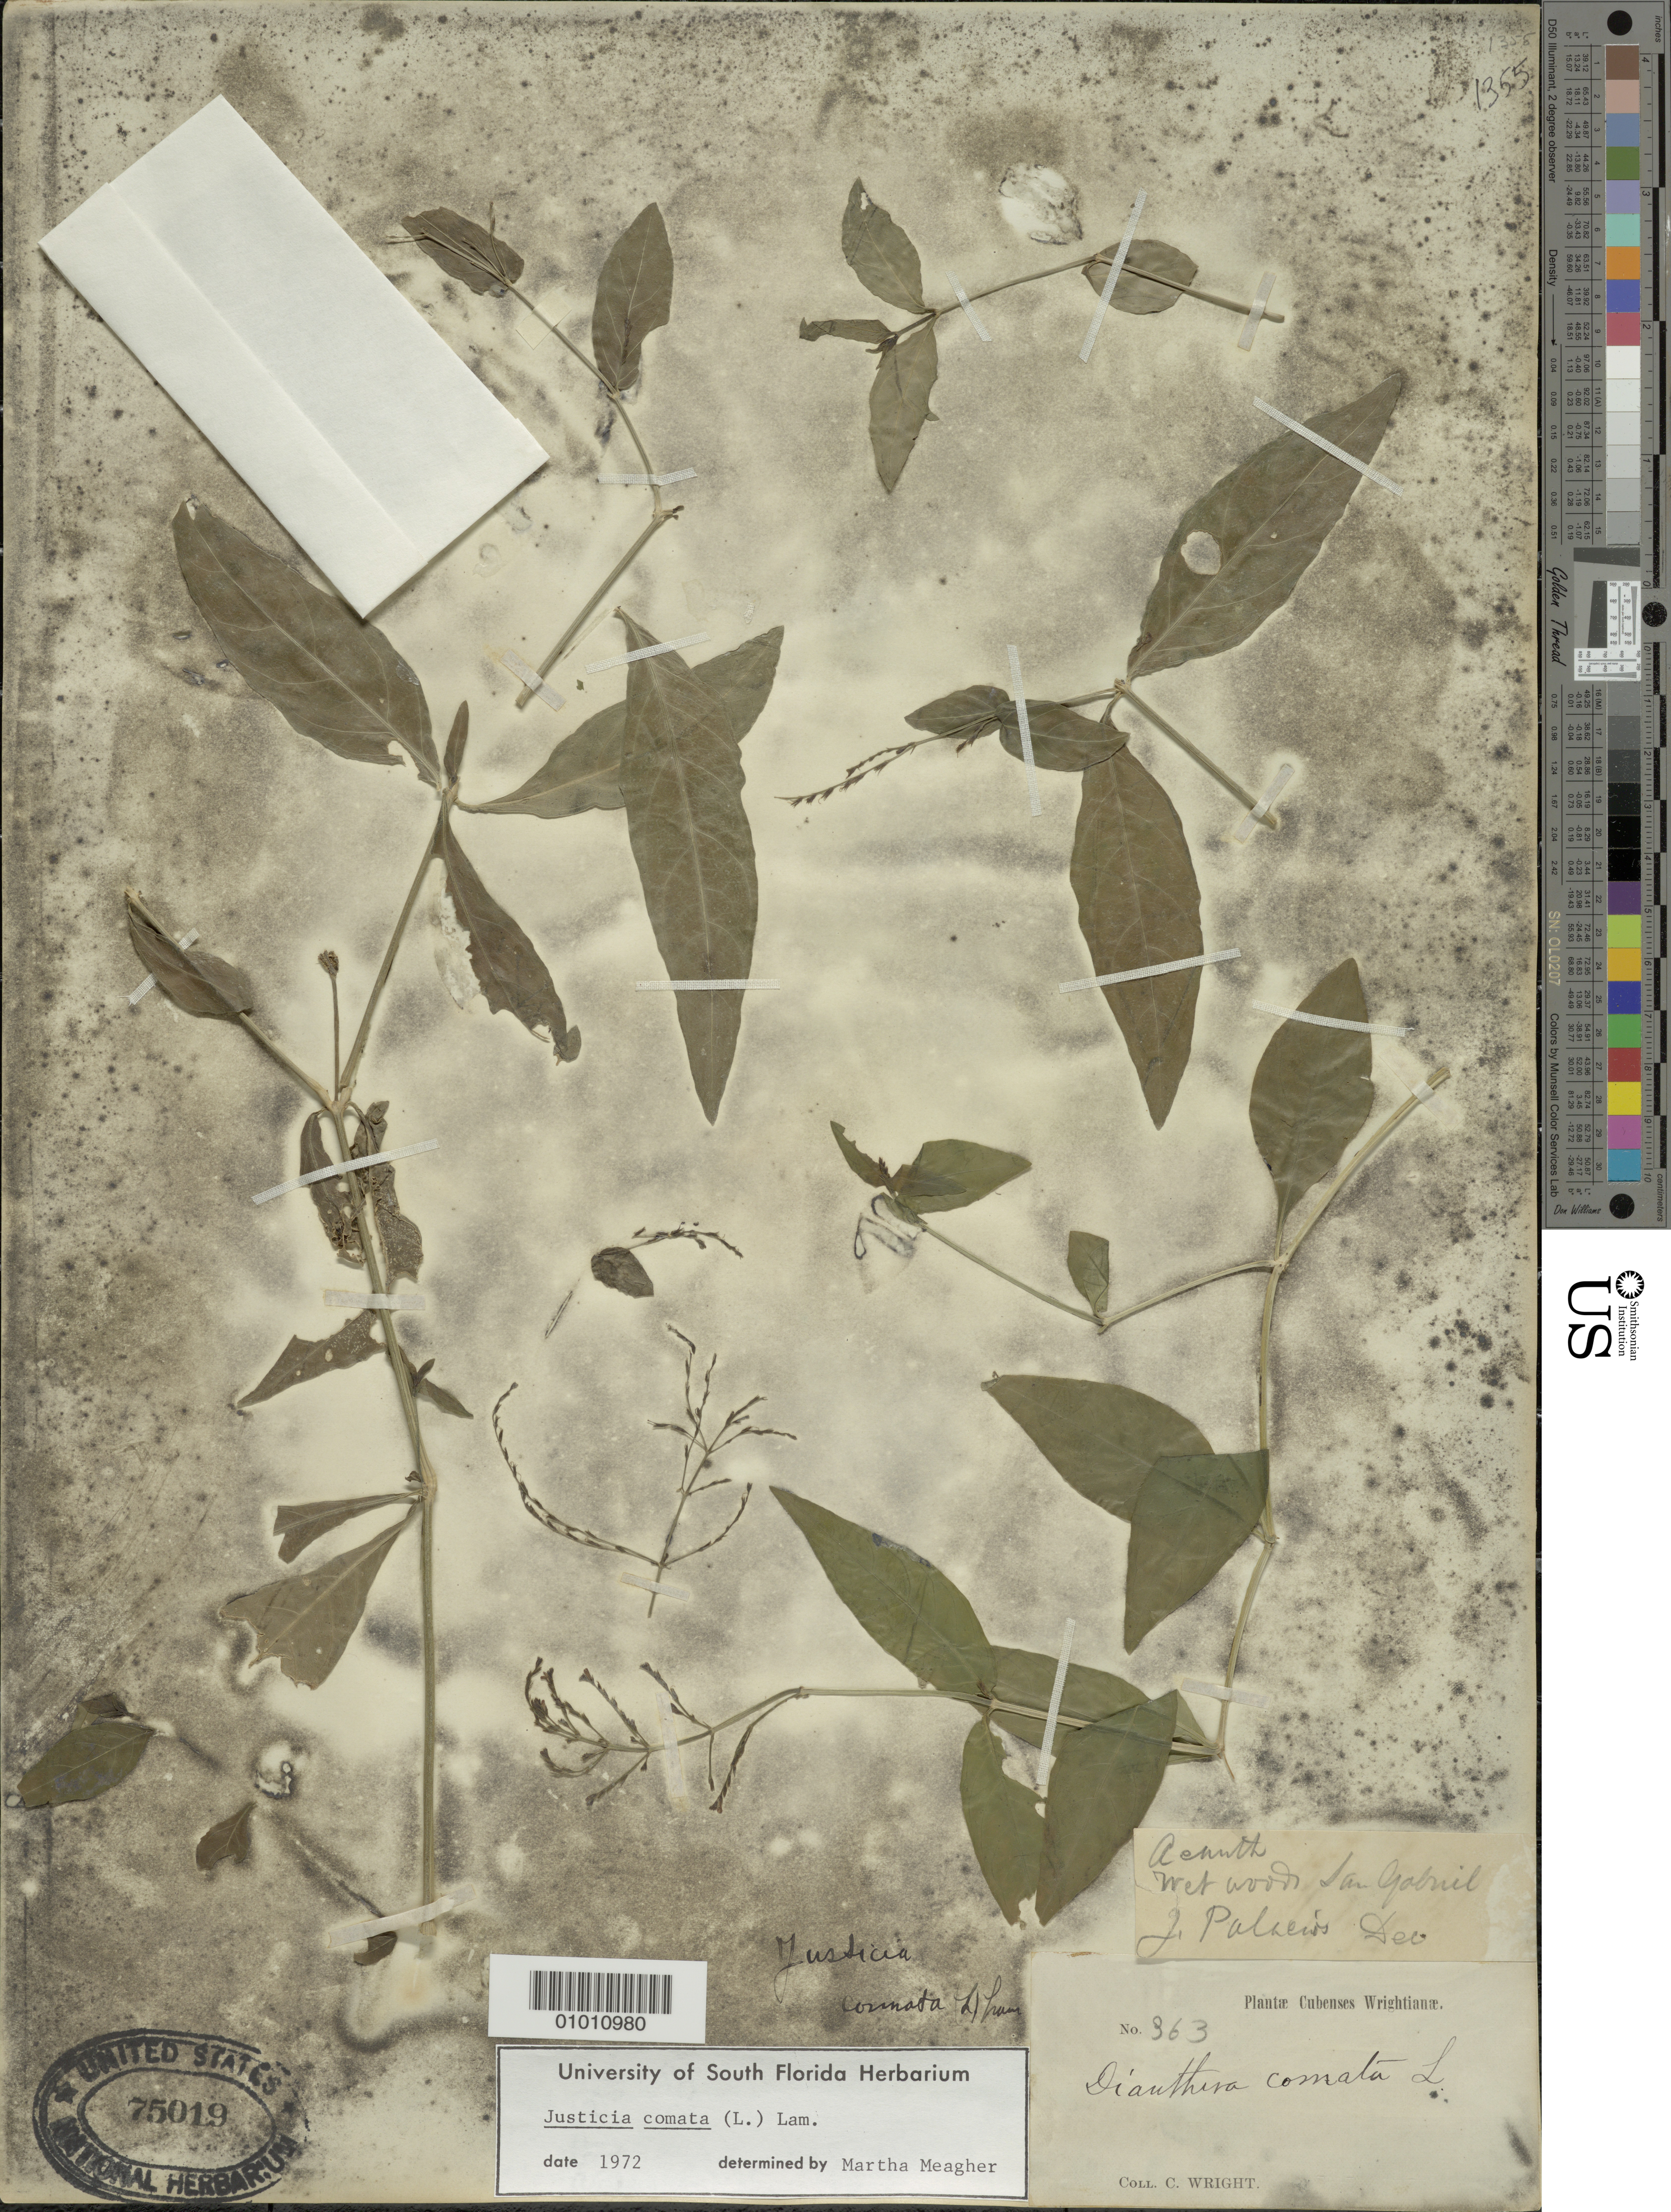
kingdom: Plantae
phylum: Tracheophyta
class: Magnoliopsida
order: Lamiales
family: Acanthaceae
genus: Justicia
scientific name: Justicia comata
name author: (L.) Lam.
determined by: Meagher, M.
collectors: C. Wright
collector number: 363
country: Cuba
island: Cuba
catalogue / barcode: US 75019